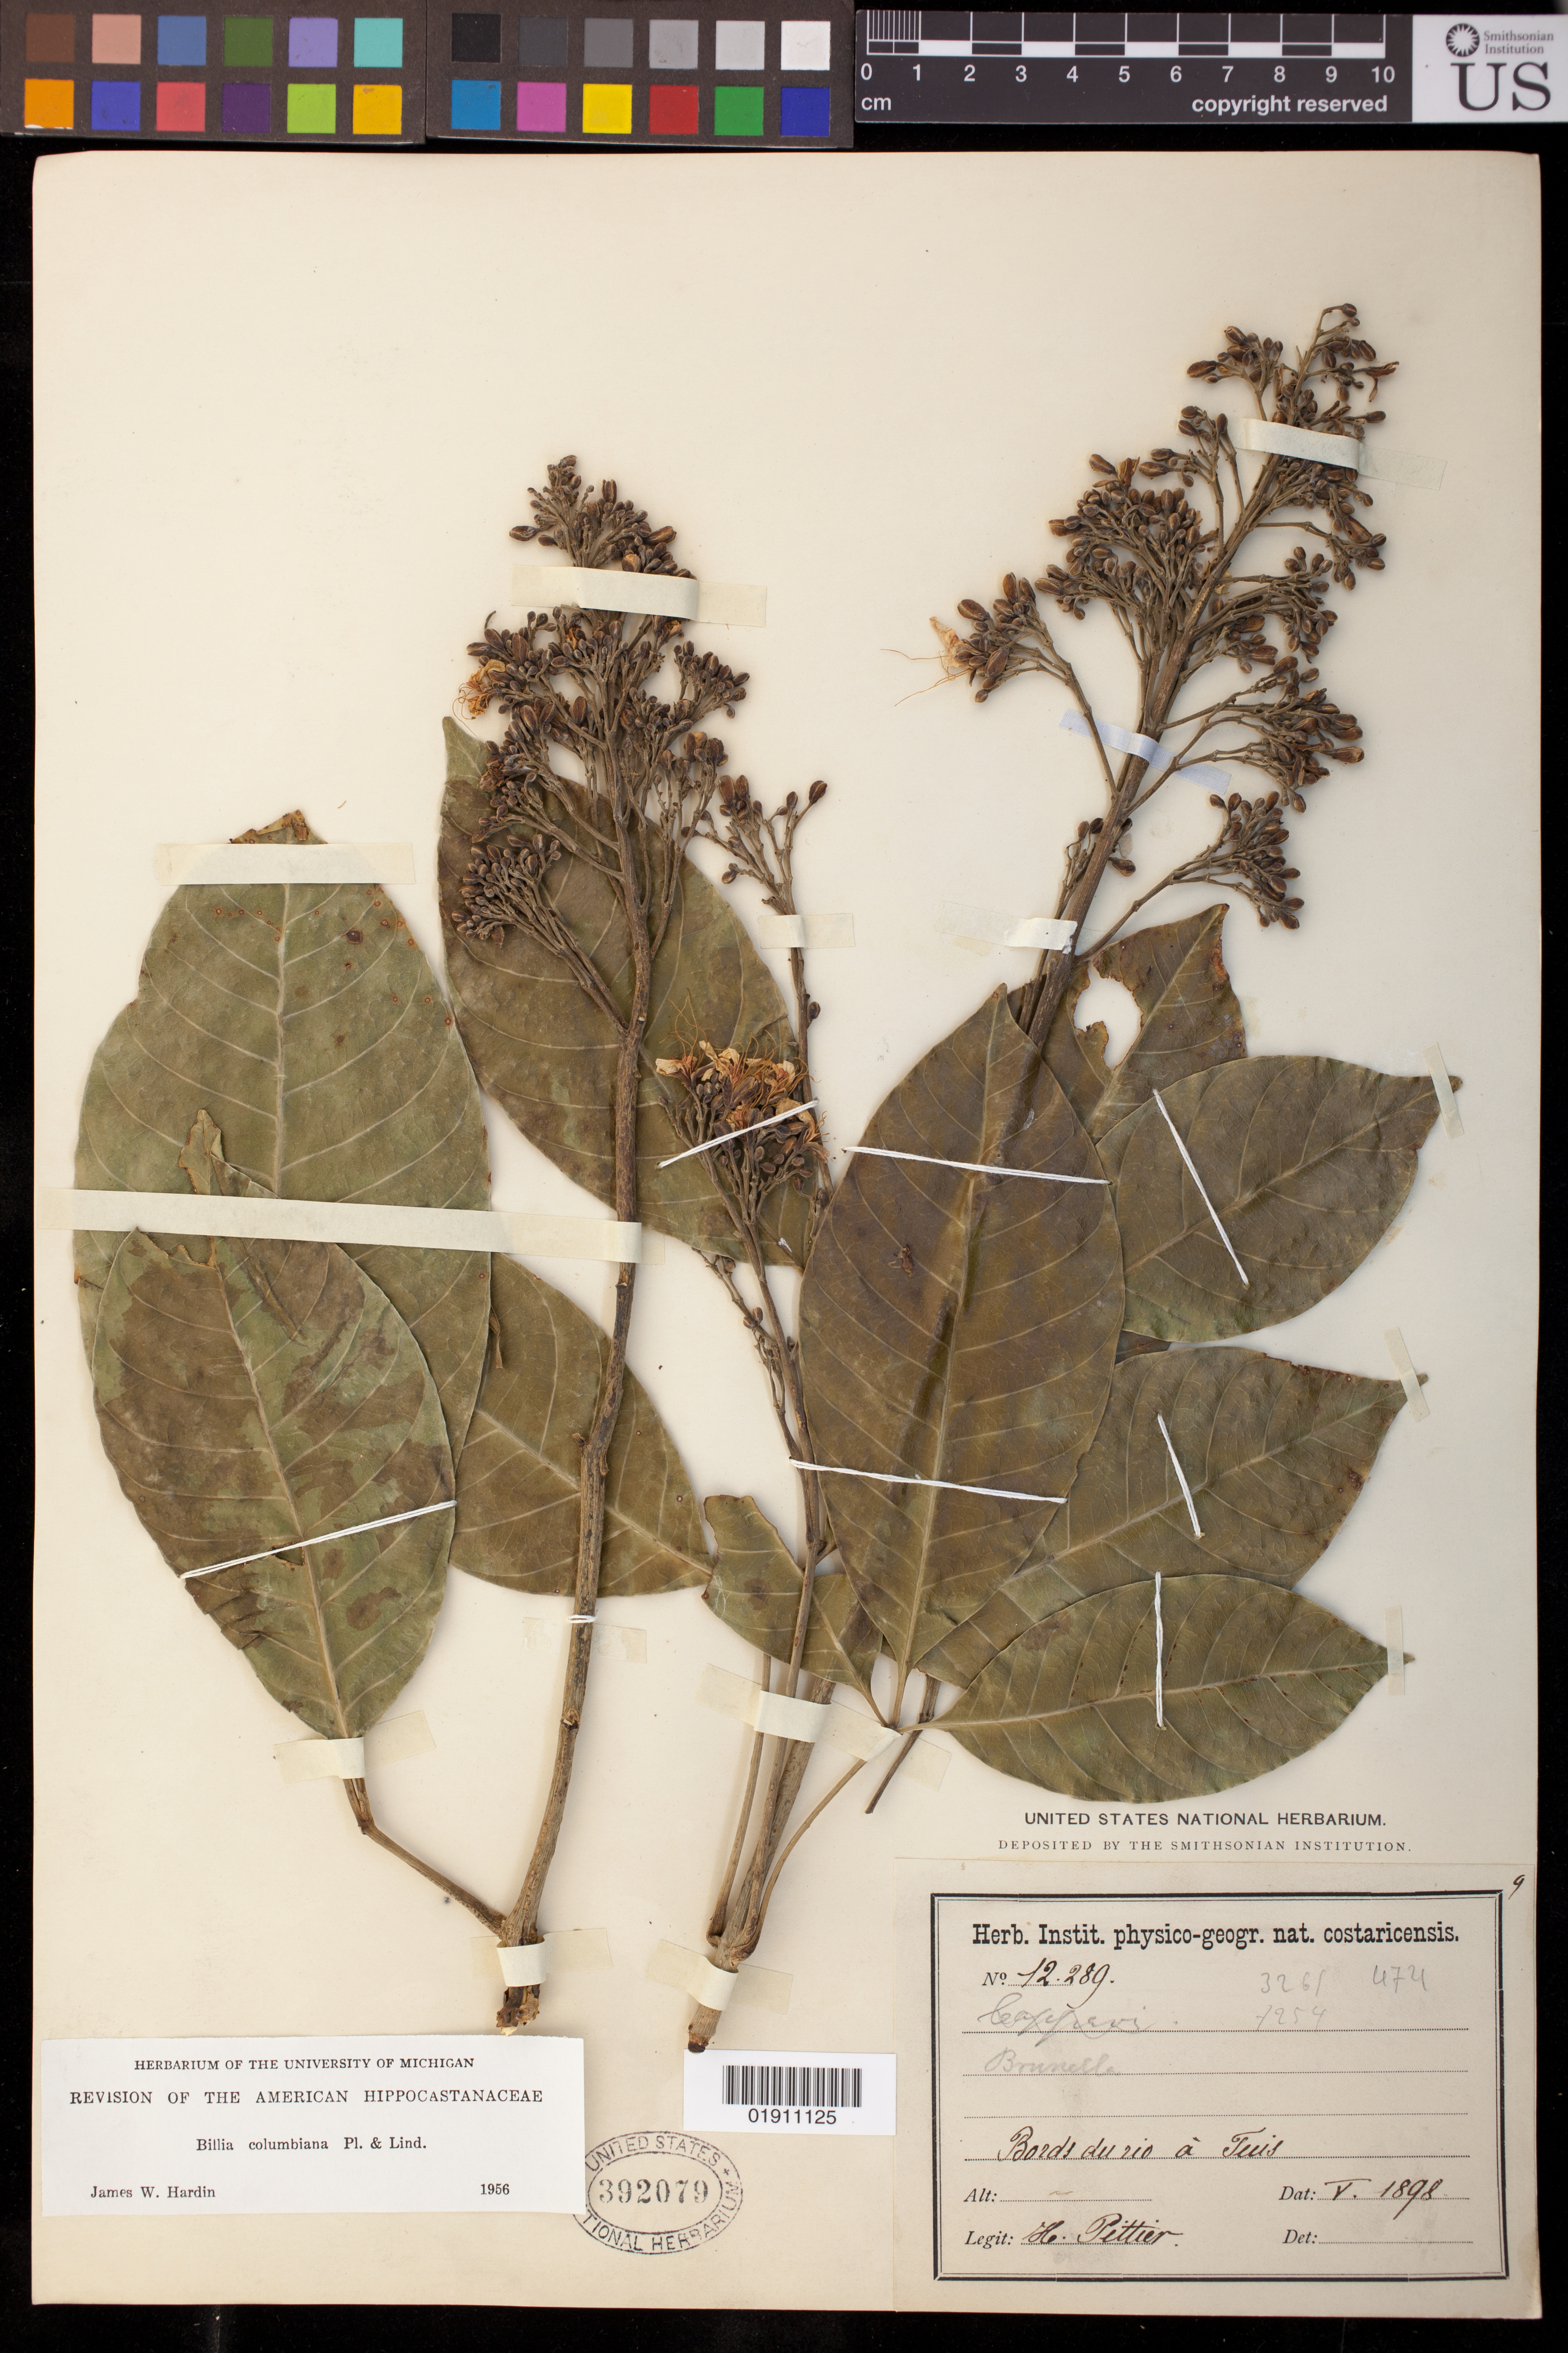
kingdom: Plantae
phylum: Tracheophyta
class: Magnoliopsida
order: Sapindales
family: Sapindaceae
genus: Billia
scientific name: Billia columbiana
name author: Planch. & Linden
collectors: H. F. Pittier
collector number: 12289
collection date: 1898-05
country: Costa Rica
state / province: Cartago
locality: Bords du rio a Tuis.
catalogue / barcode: US 392079